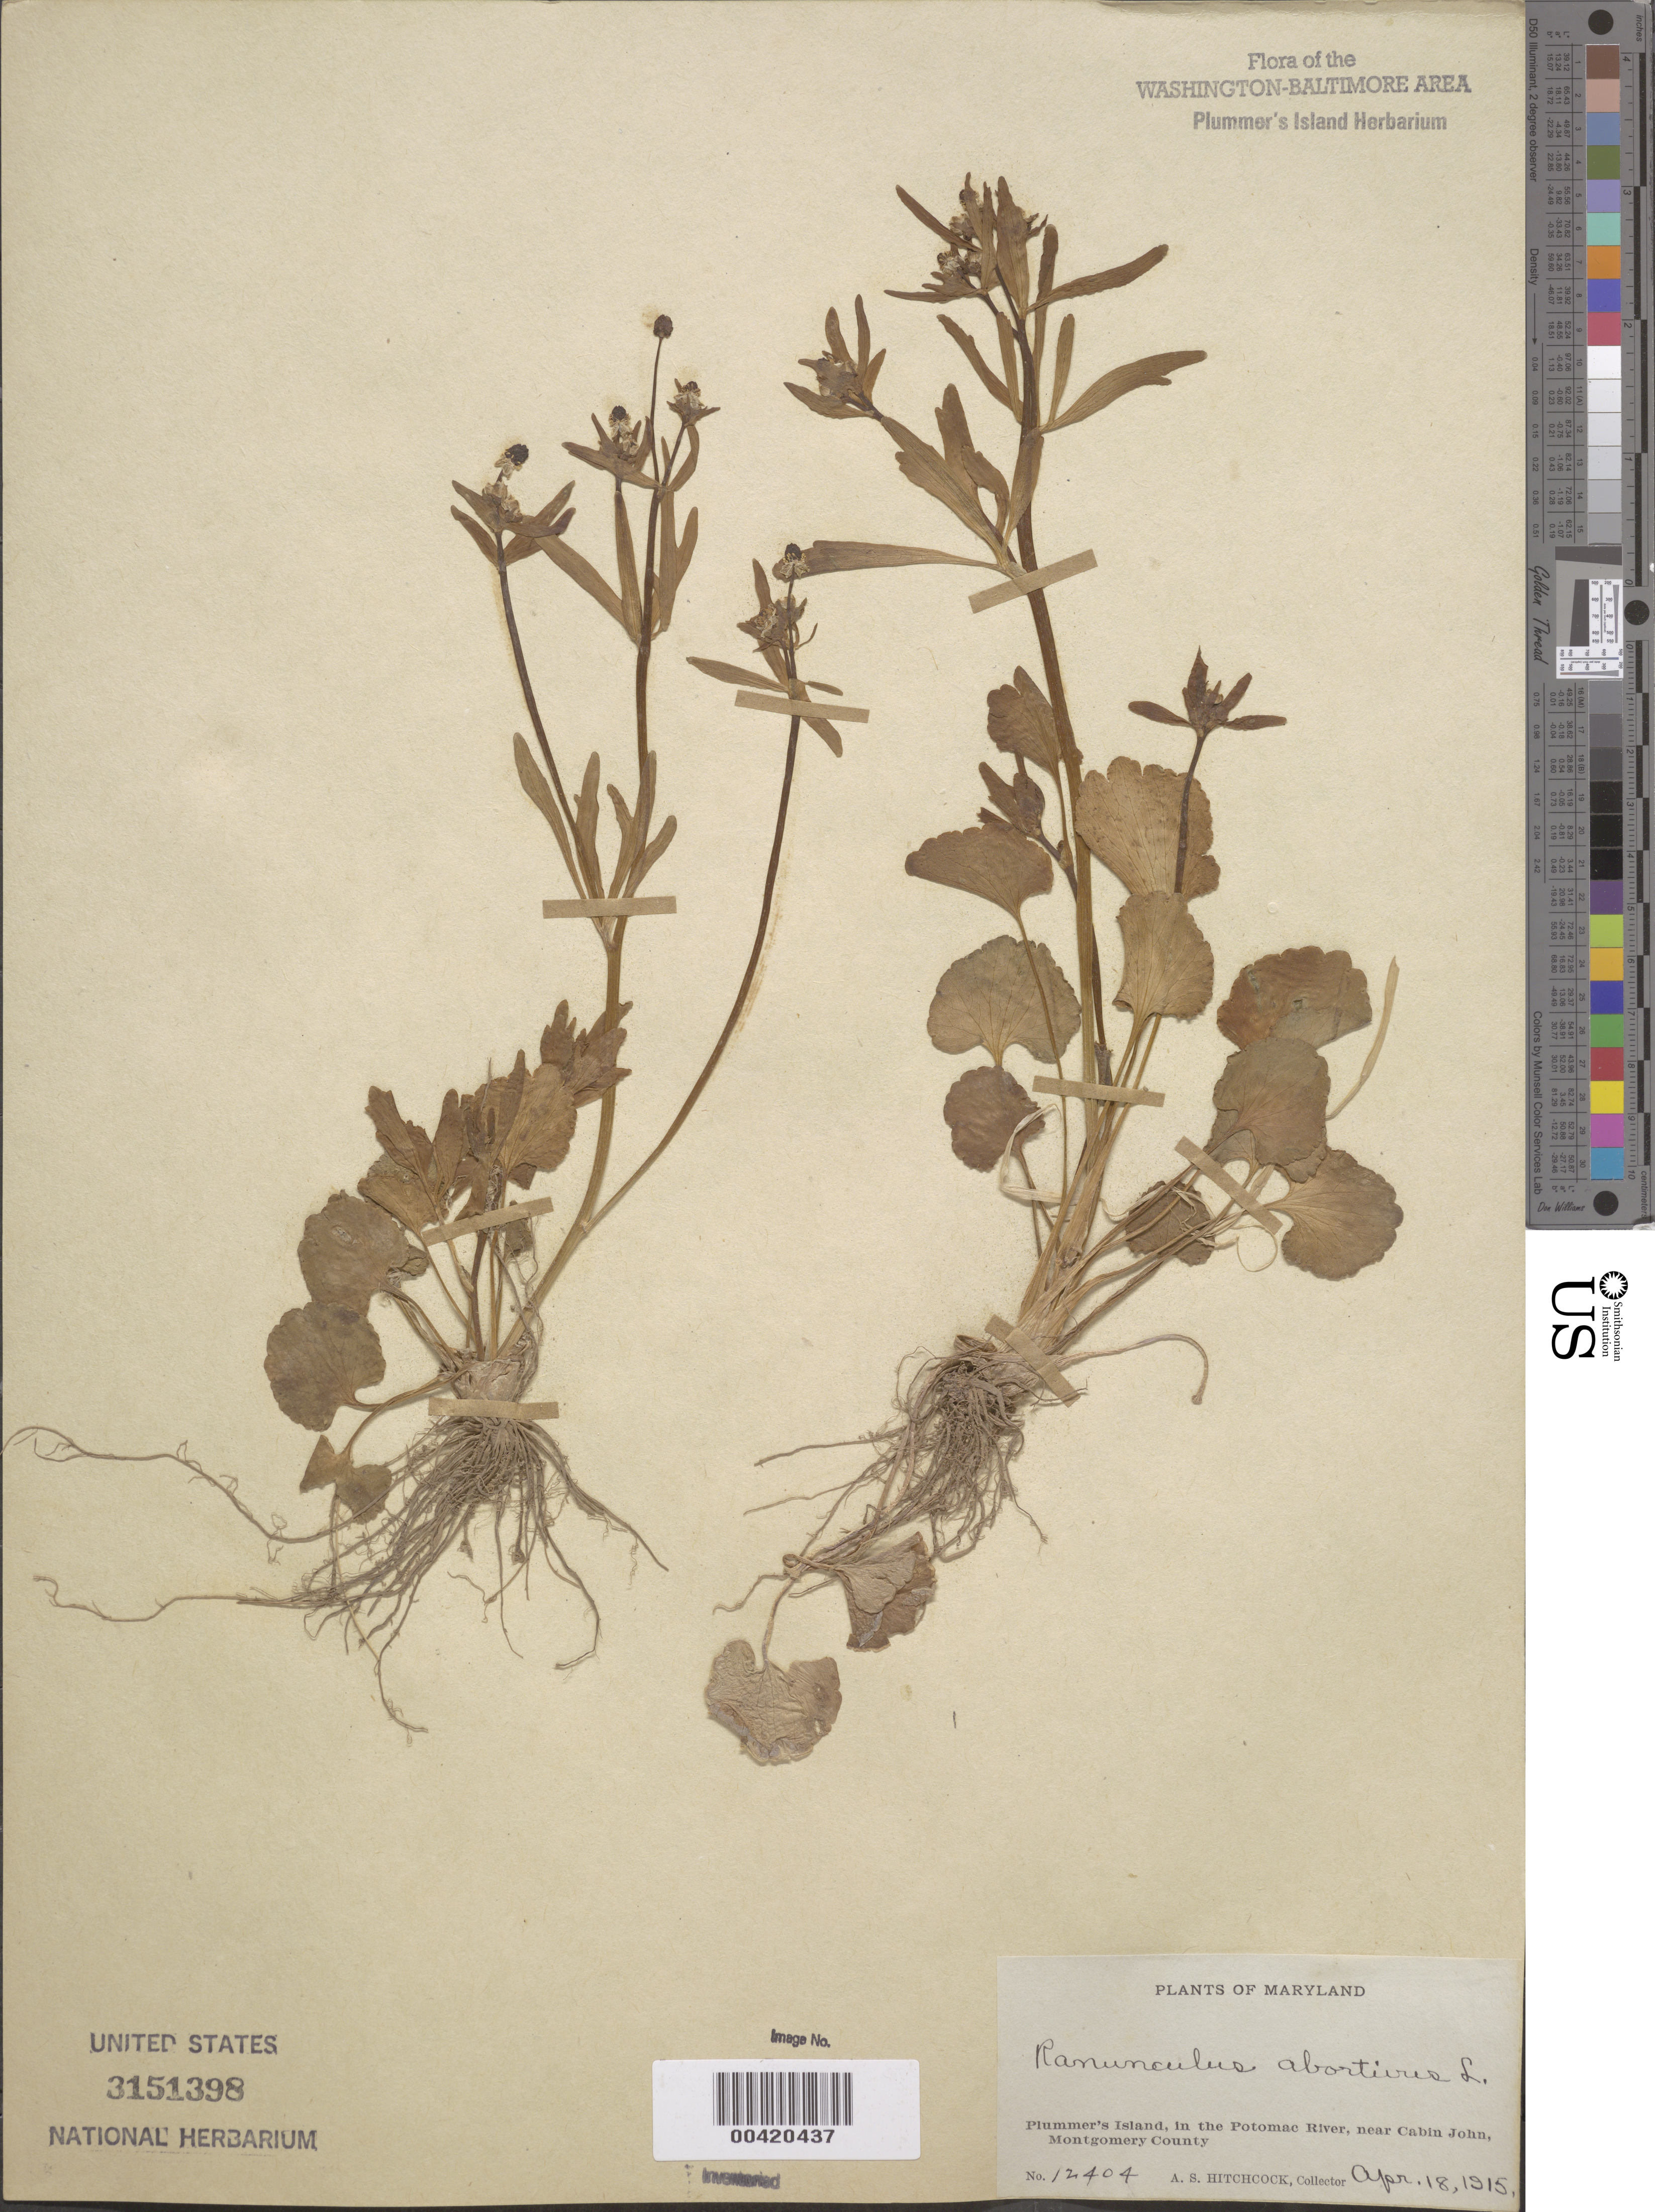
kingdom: Plantae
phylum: Tracheophyta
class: Magnoliopsida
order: Ranunculales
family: Ranunculaceae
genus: Ranunculus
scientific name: Ranunculus abortivus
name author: L.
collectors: A. S. Hitchcock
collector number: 12404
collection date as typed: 18 Apr 1915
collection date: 1915-04-18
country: United States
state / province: Maryland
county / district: Montgomery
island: Plummers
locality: Plummer's Island C. & O. Canal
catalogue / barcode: US 3151398